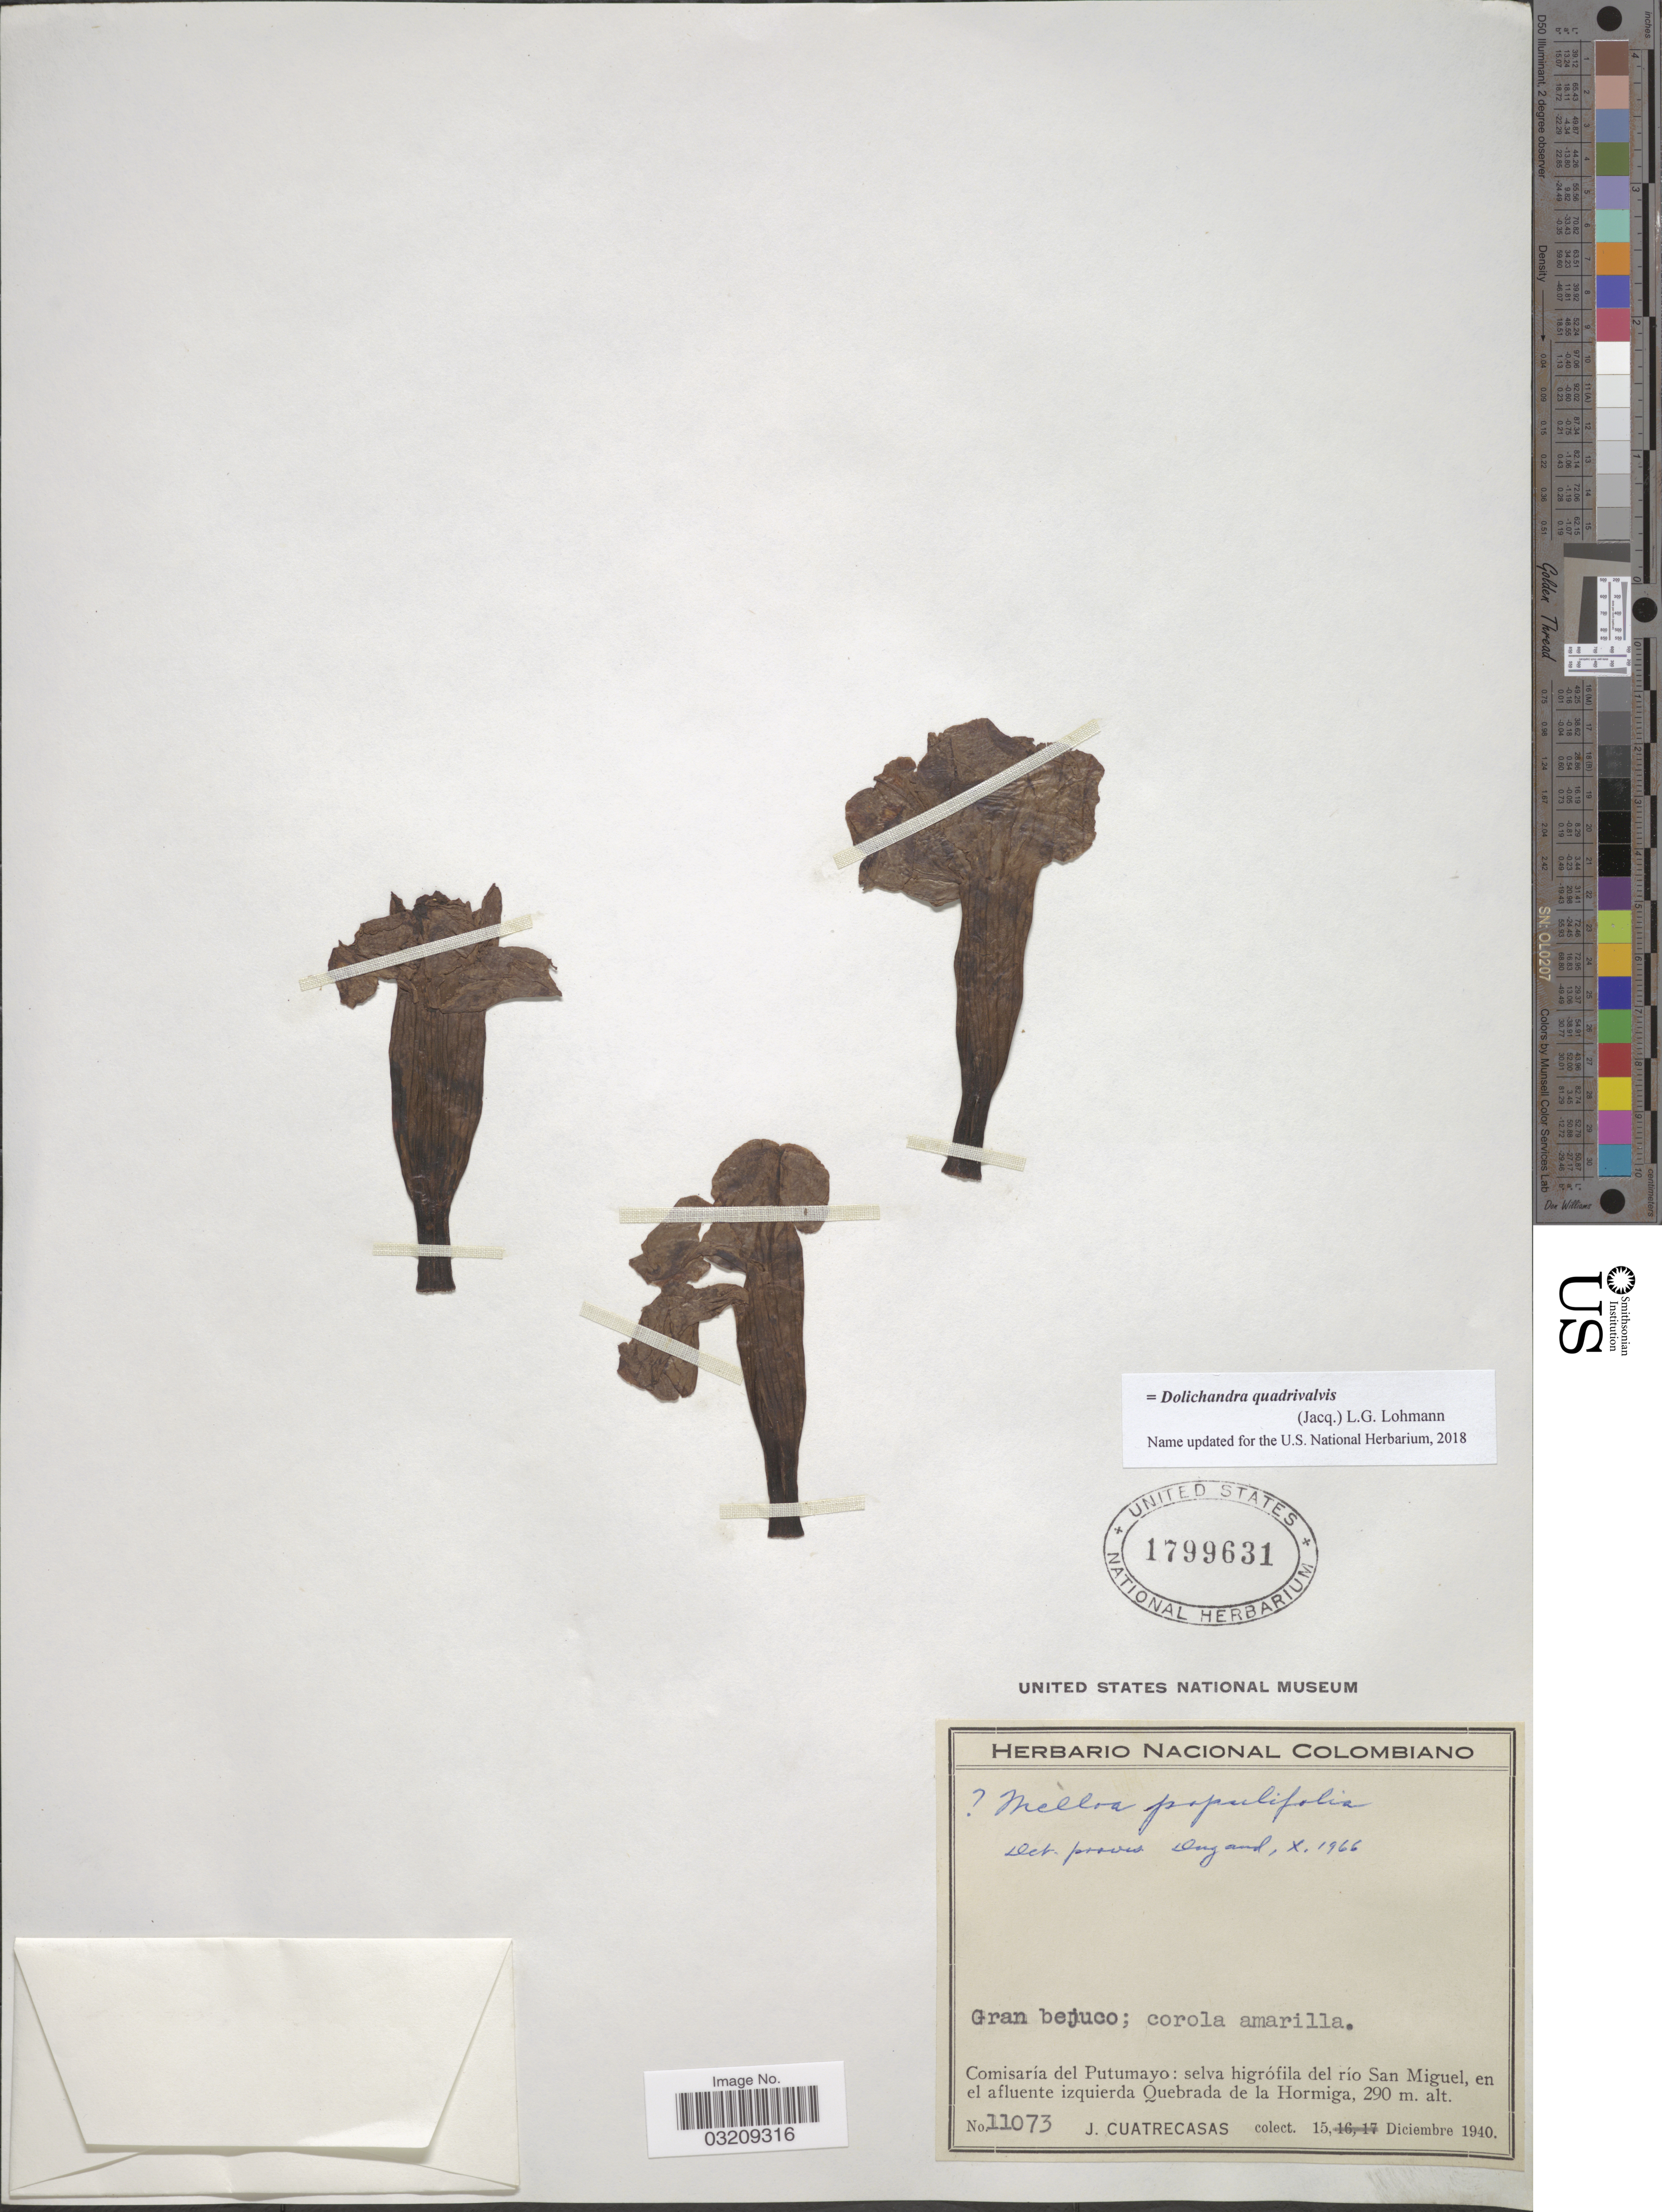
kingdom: Plantae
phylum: Tracheophyta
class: Magnoliopsida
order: Lamiales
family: Bignoniaceae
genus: Dolichandra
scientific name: Dolichandra quadrivalvis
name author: (Jacq.) L.G. Lohmann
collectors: J. Cuatrecasas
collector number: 11073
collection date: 1940-12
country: Colombia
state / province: Putumayo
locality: Comisaría del Putumayo: selva higrófila del río San Miguel, en el afluente izquierda Quebrada de la Hormiga.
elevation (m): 290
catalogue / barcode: US 1799631